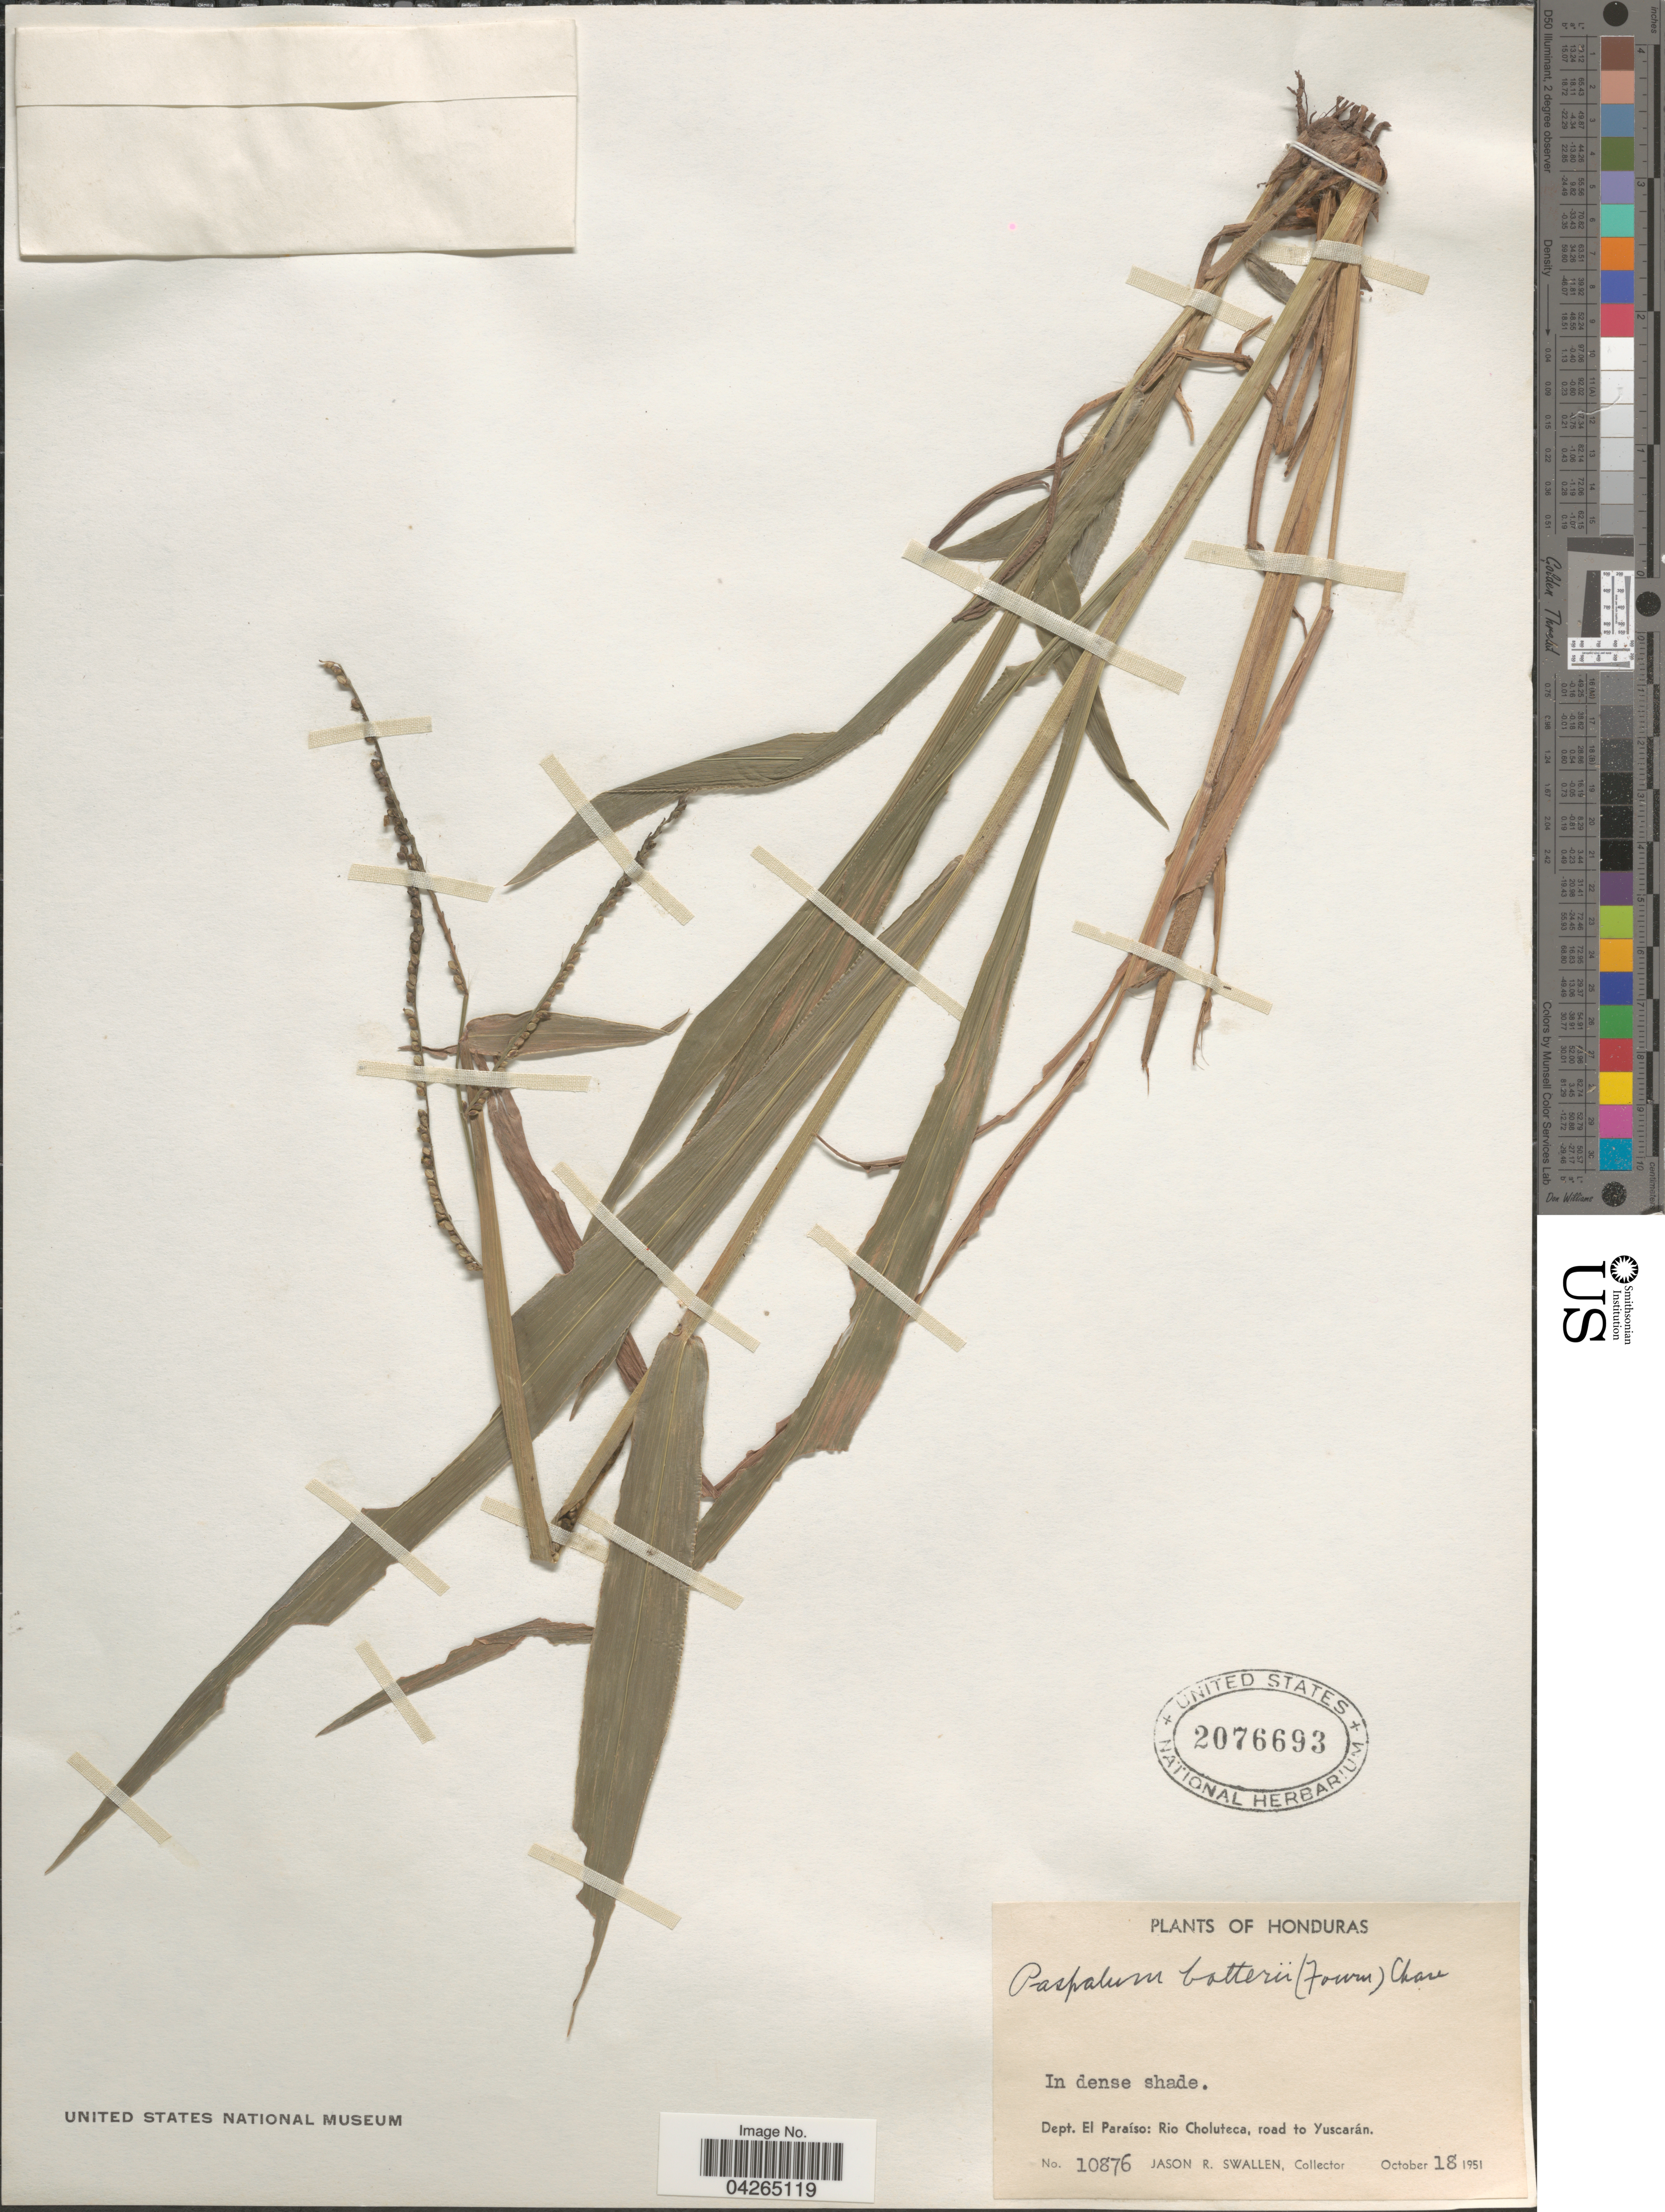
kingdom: Plantae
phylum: Tracheophyta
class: Liliopsida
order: Poales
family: Poaceae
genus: Paspalum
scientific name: Paspalum botterii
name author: (E. Fourn.) Chase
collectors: J. R. Swallen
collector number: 10876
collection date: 1951-10-18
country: Honduras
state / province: El Paraiso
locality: Dept. El Paraíso: Rio Choluteca, road to Yuscarán.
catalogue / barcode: US 2076693